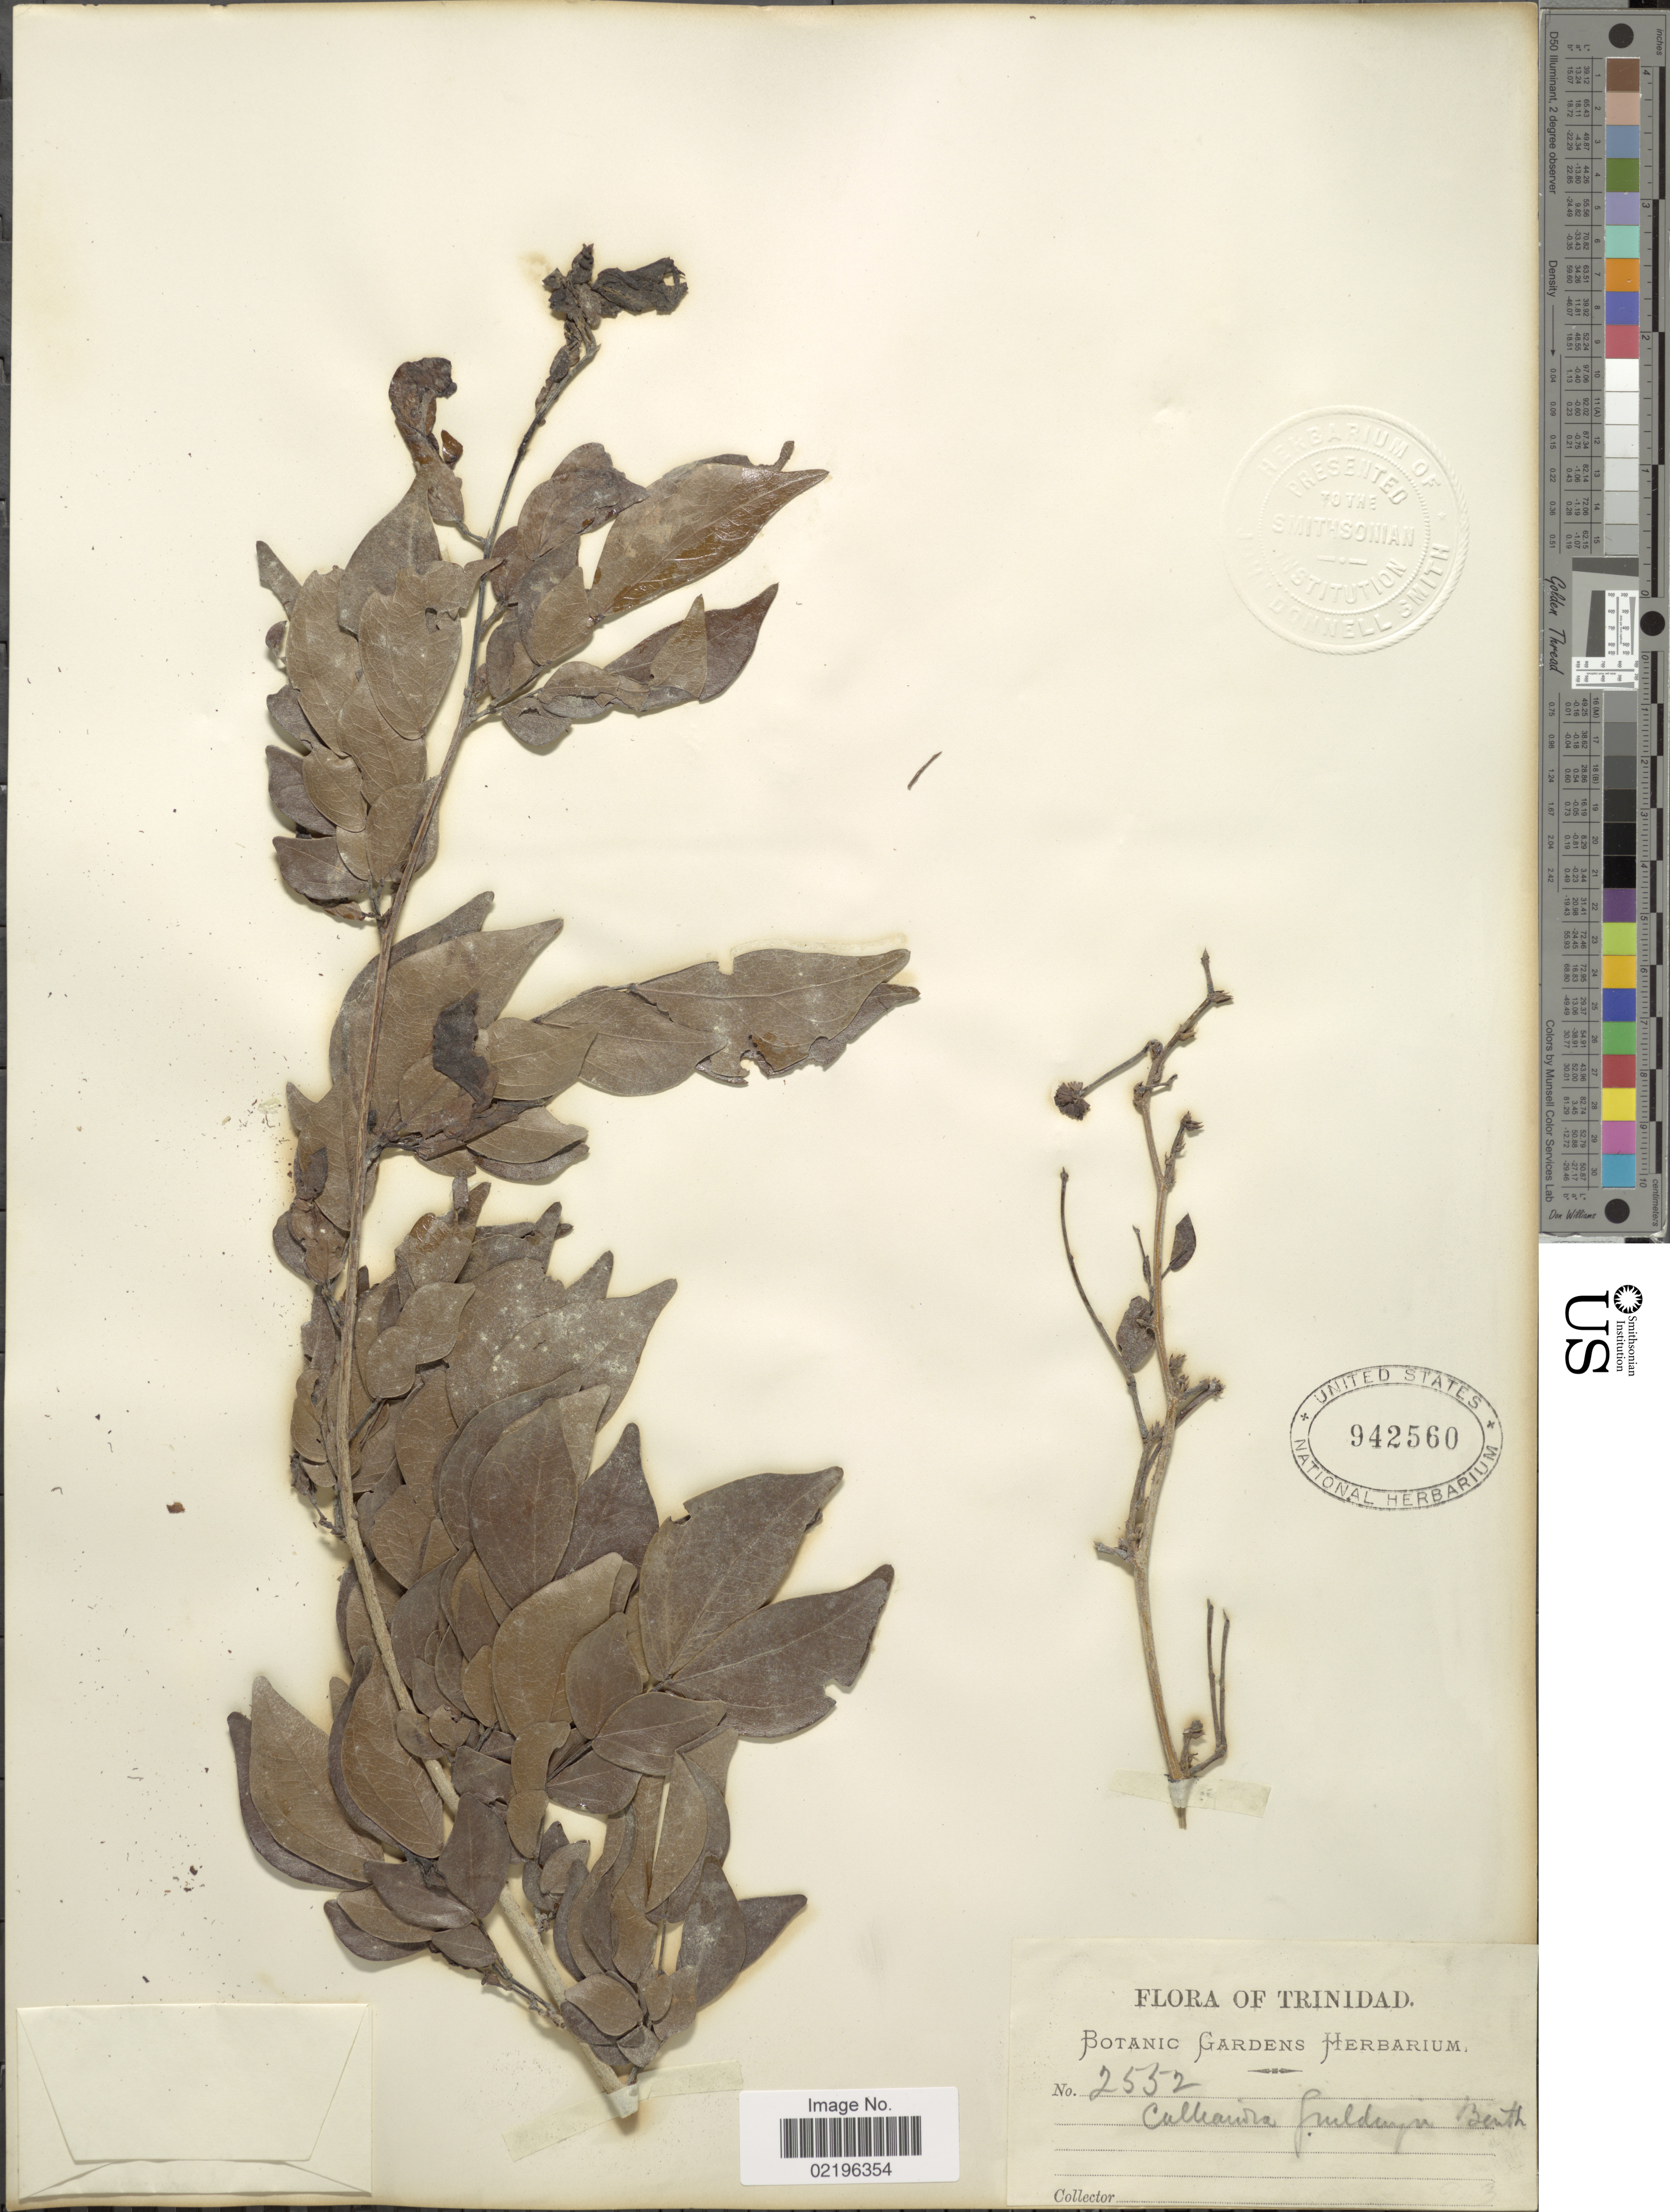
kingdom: Plantae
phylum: Tracheophyta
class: Magnoliopsida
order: Fabales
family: Fabaceae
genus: Calliandra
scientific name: Calliandra guildingii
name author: Benth.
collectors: ex herb. Botanic Gardens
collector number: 2552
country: Trinidad and Tobago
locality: Trinidad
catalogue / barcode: US 942560